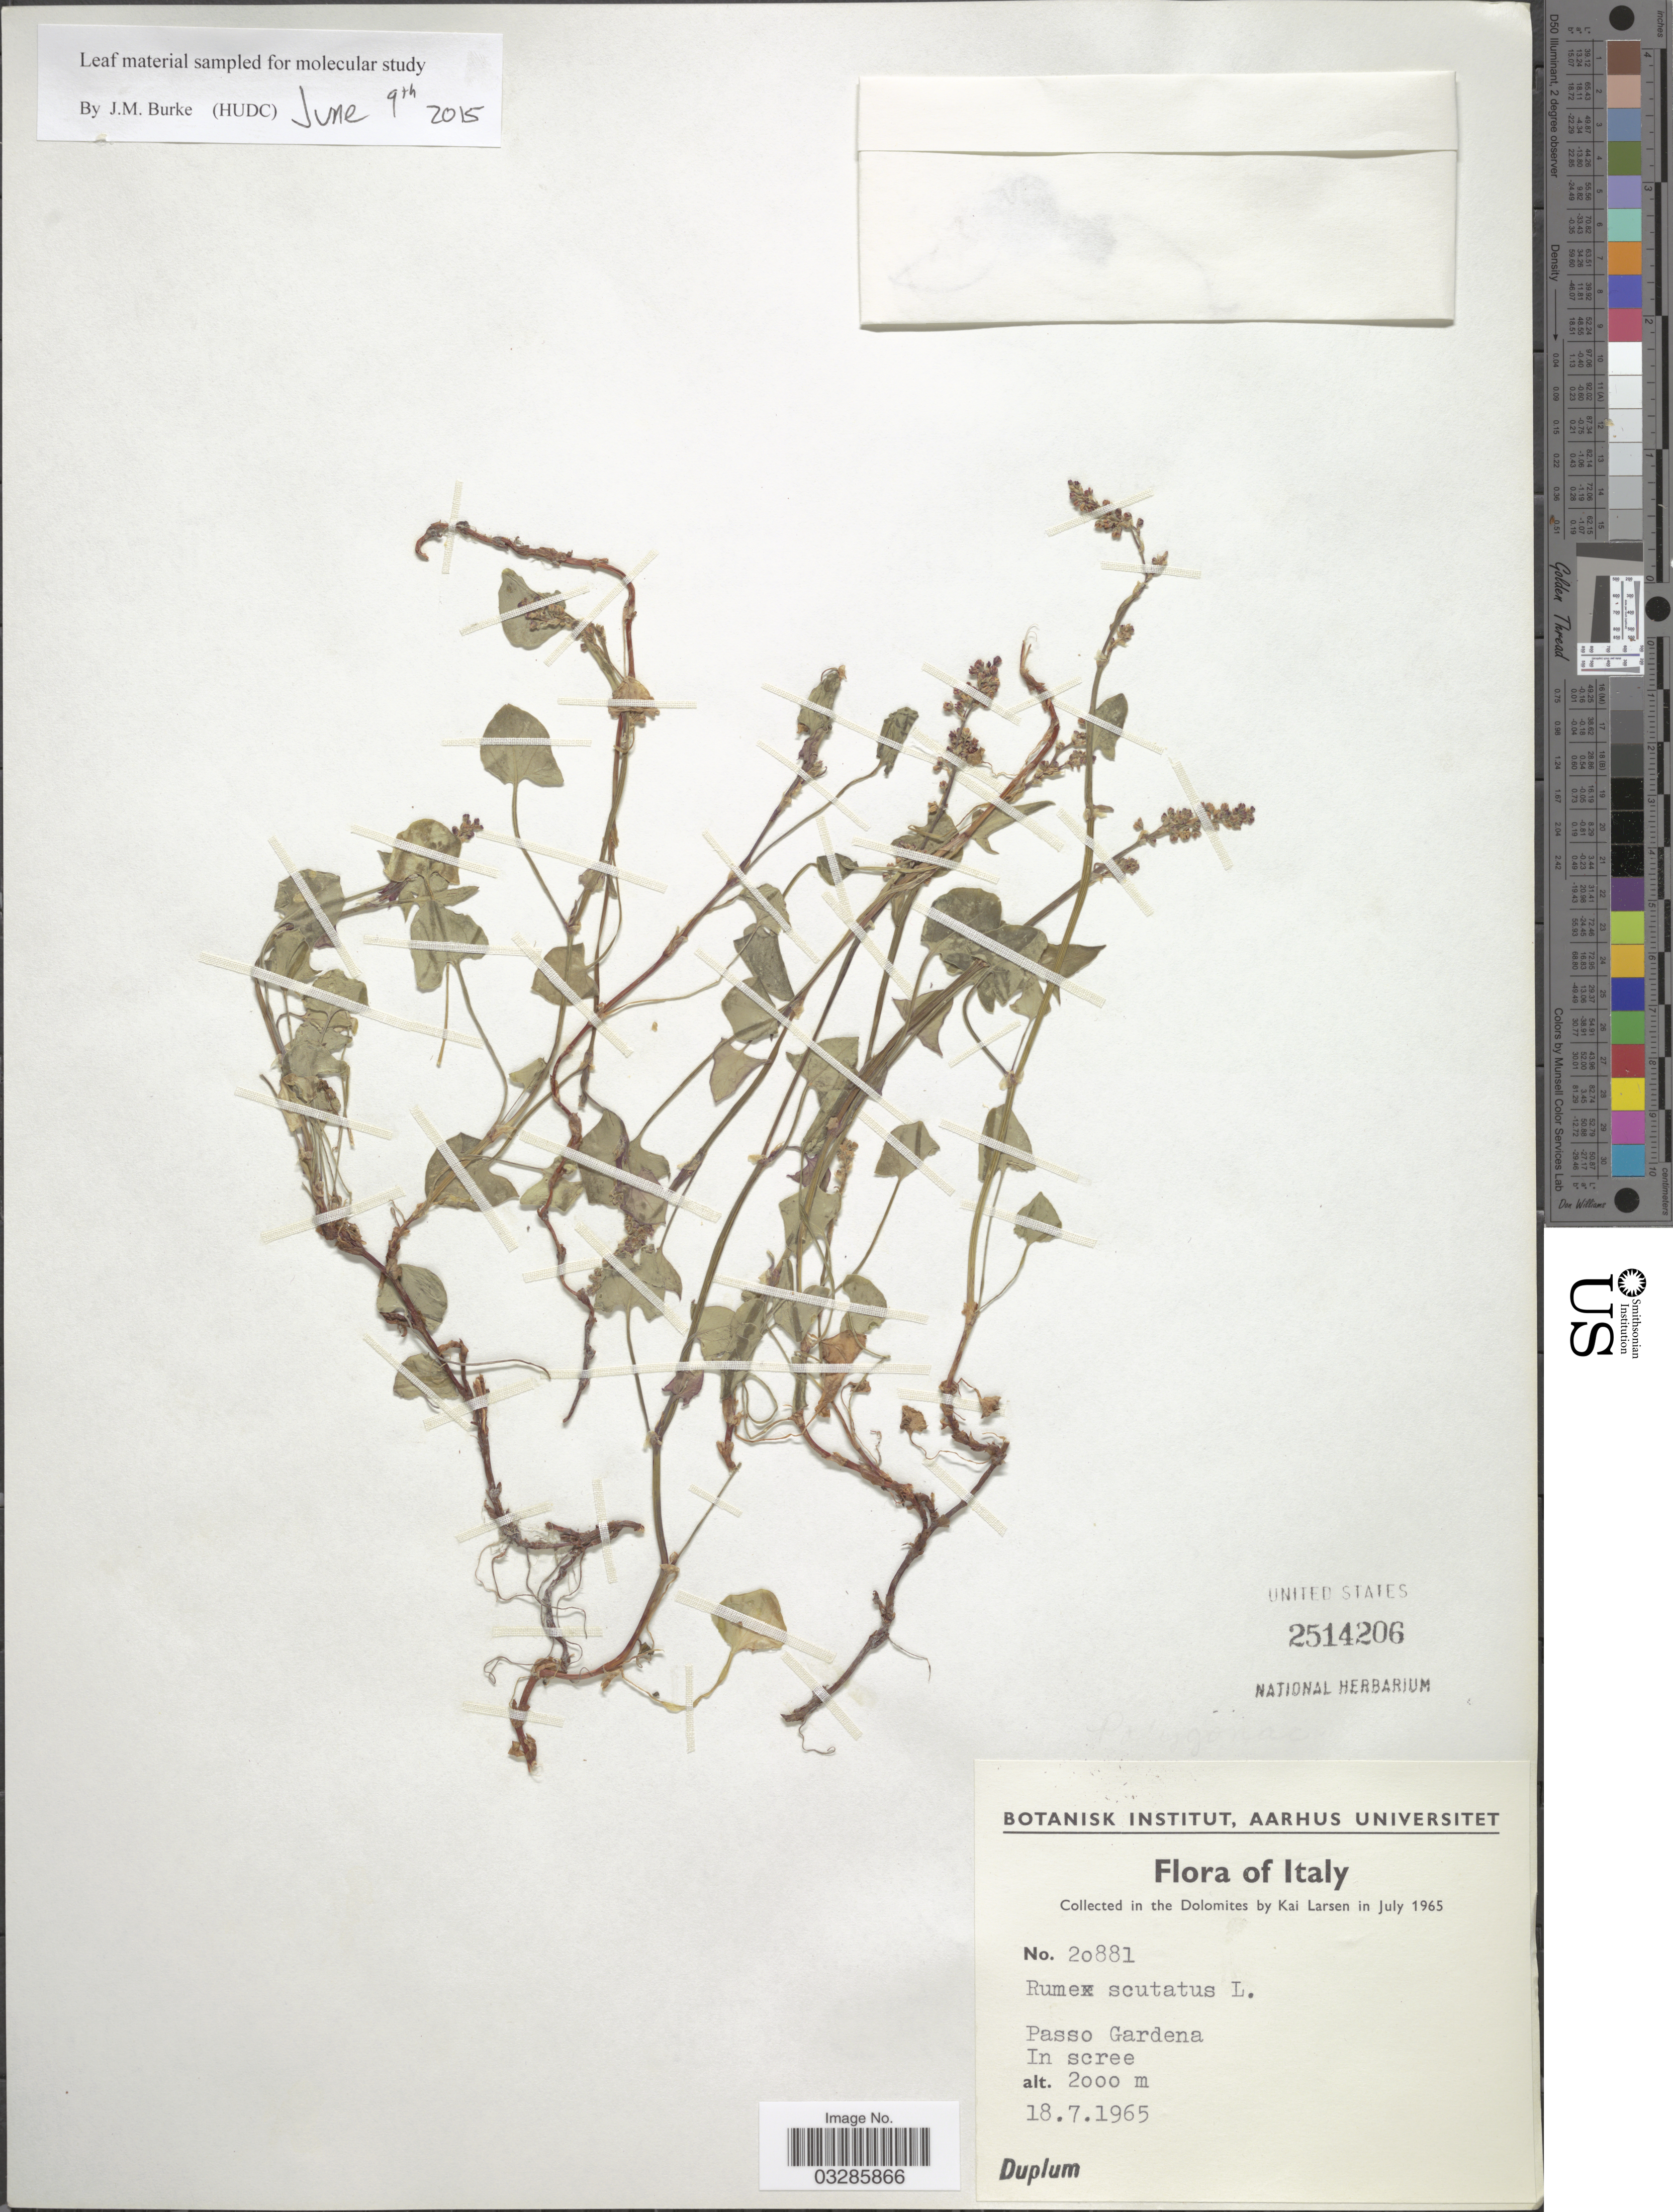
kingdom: Plantae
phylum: Tracheophyta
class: Magnoliopsida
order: Caryophyllales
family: Polygonaceae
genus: Rumex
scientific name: Rumex scutatus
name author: L.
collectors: K. Larsen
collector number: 20881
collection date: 1965-07-18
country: Italy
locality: Dolomites, Passo Gardena.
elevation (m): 2000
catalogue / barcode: US 2514206